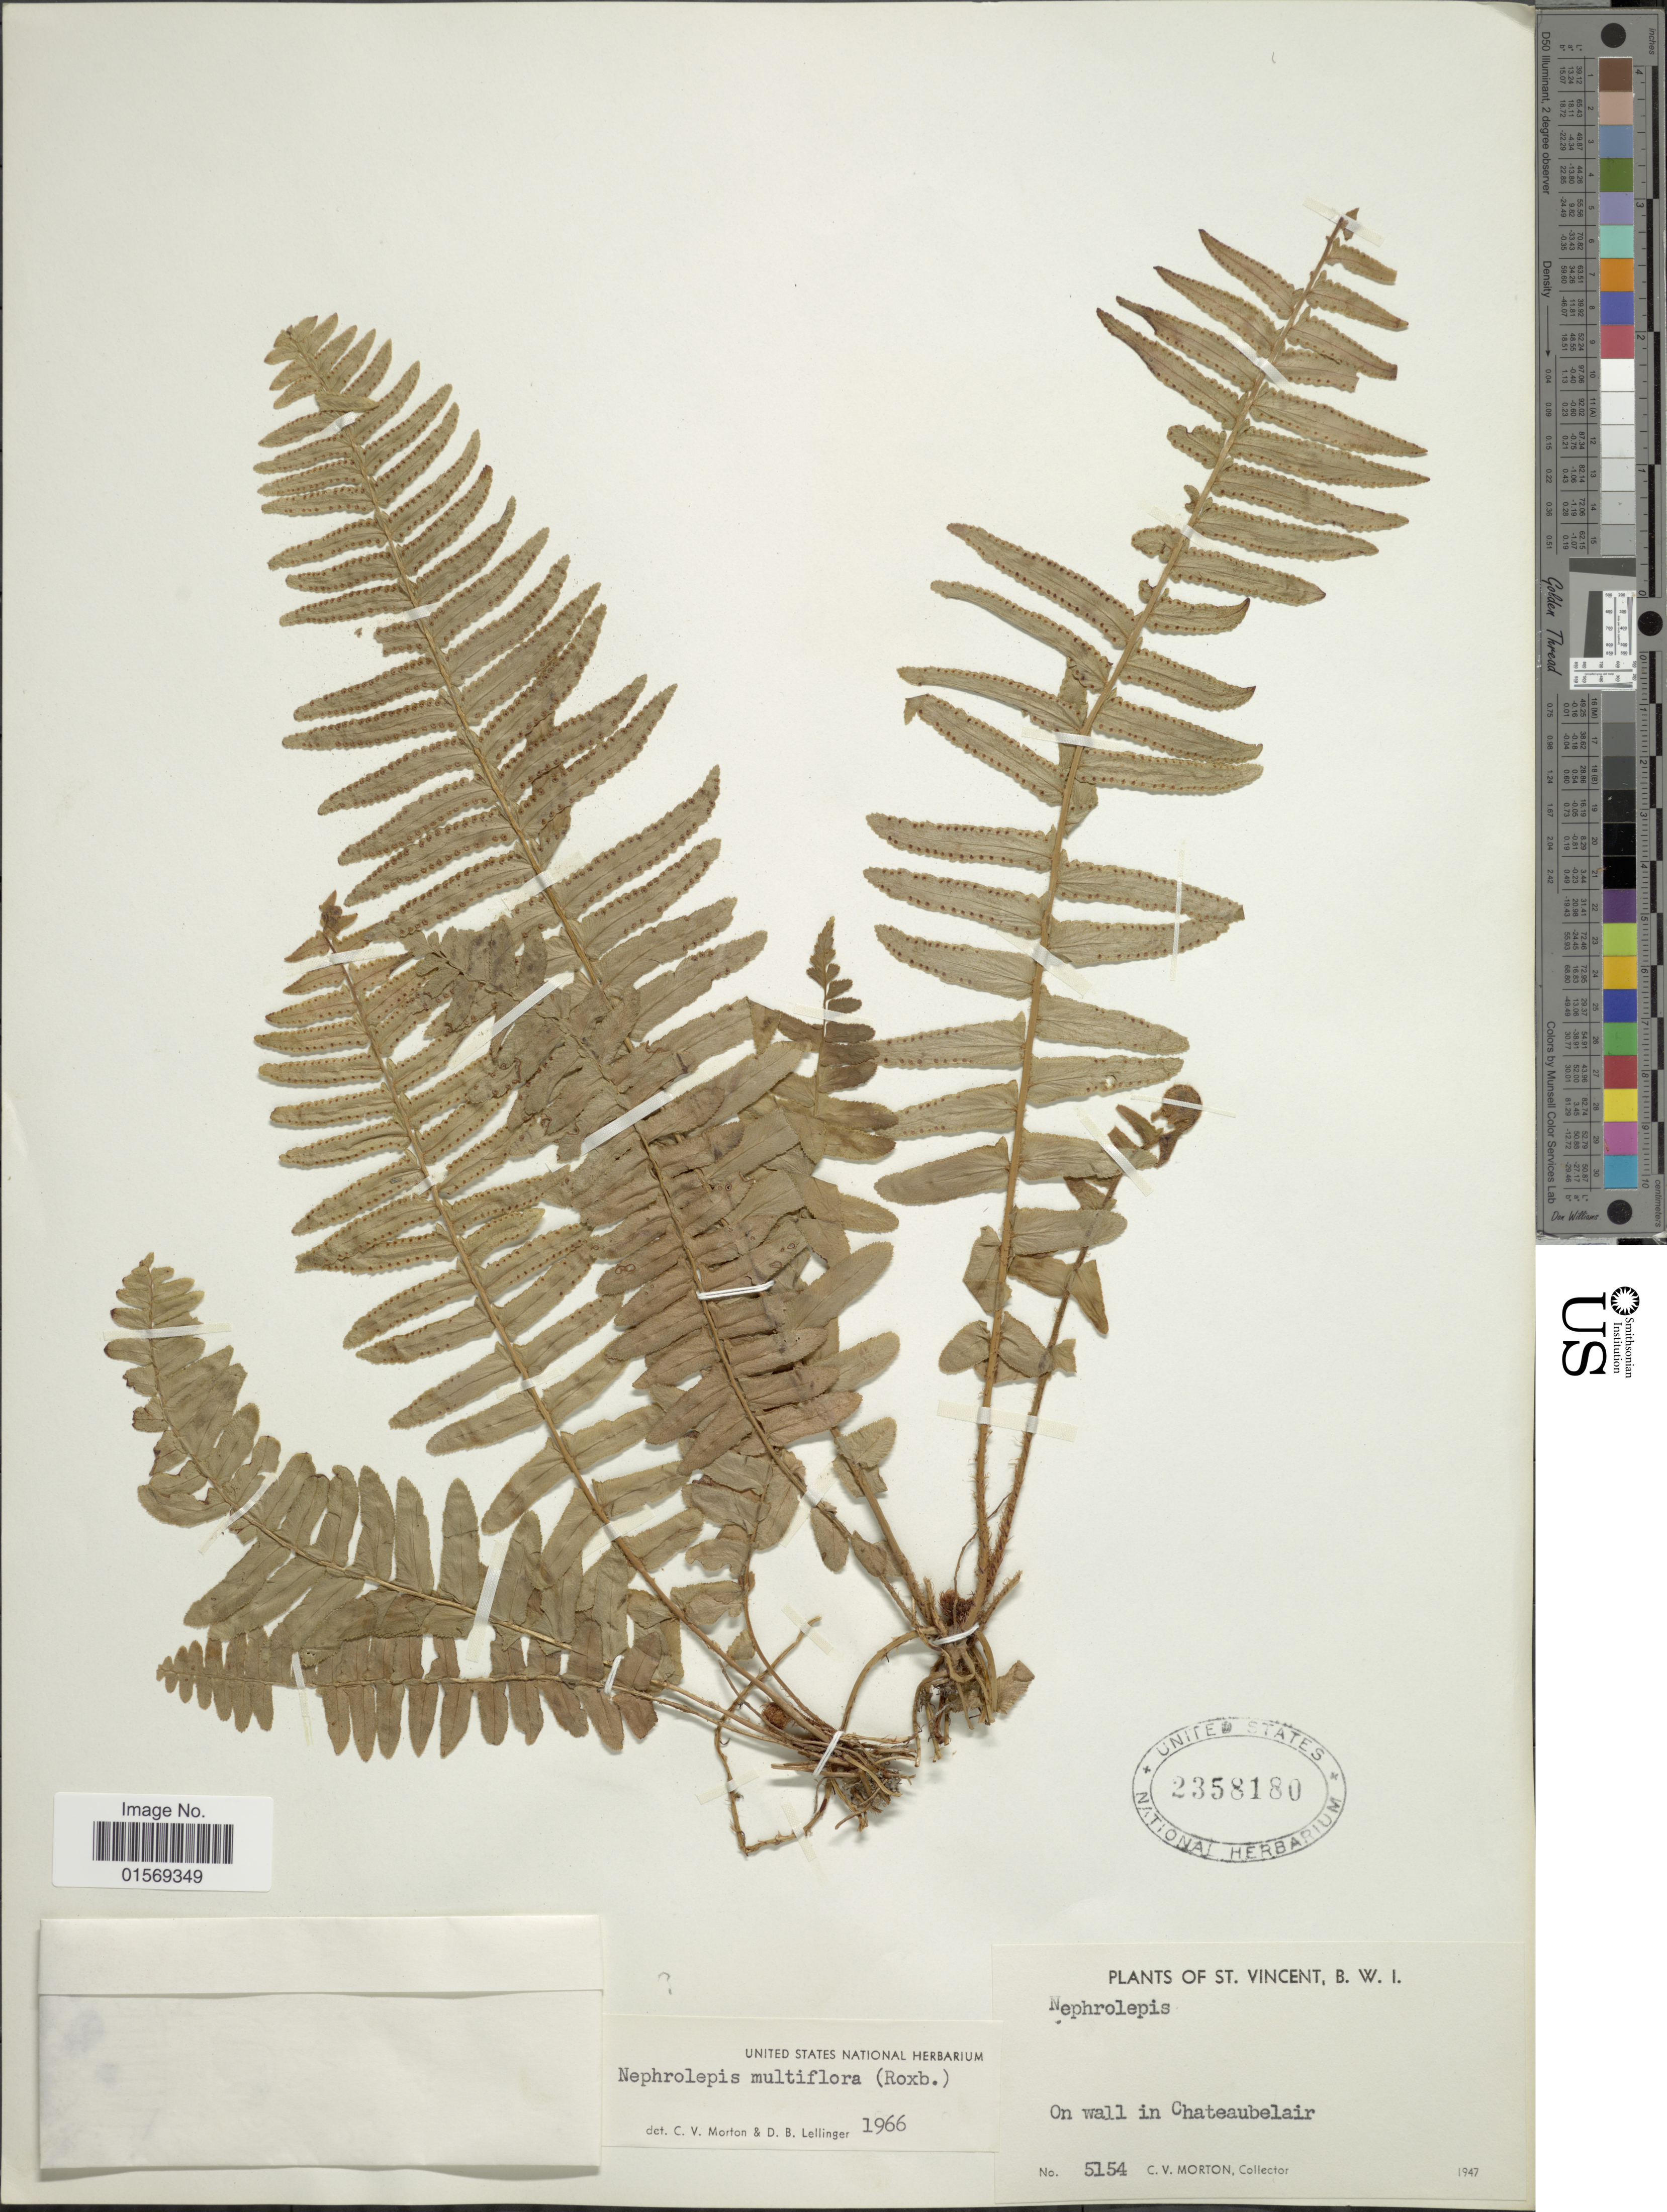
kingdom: Plantae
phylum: Tracheophyta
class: Polypodiopsida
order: Polypodiales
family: Nephrolepidaceae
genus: Nephrolepis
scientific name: Nephrolepis biserrata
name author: (Sw.) Schott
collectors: C. V. Morton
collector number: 5154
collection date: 1947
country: St. Vincent - Grenadines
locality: St. Vincent, B.W.I. On wall in Chateaubelair.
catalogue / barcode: US 2358180